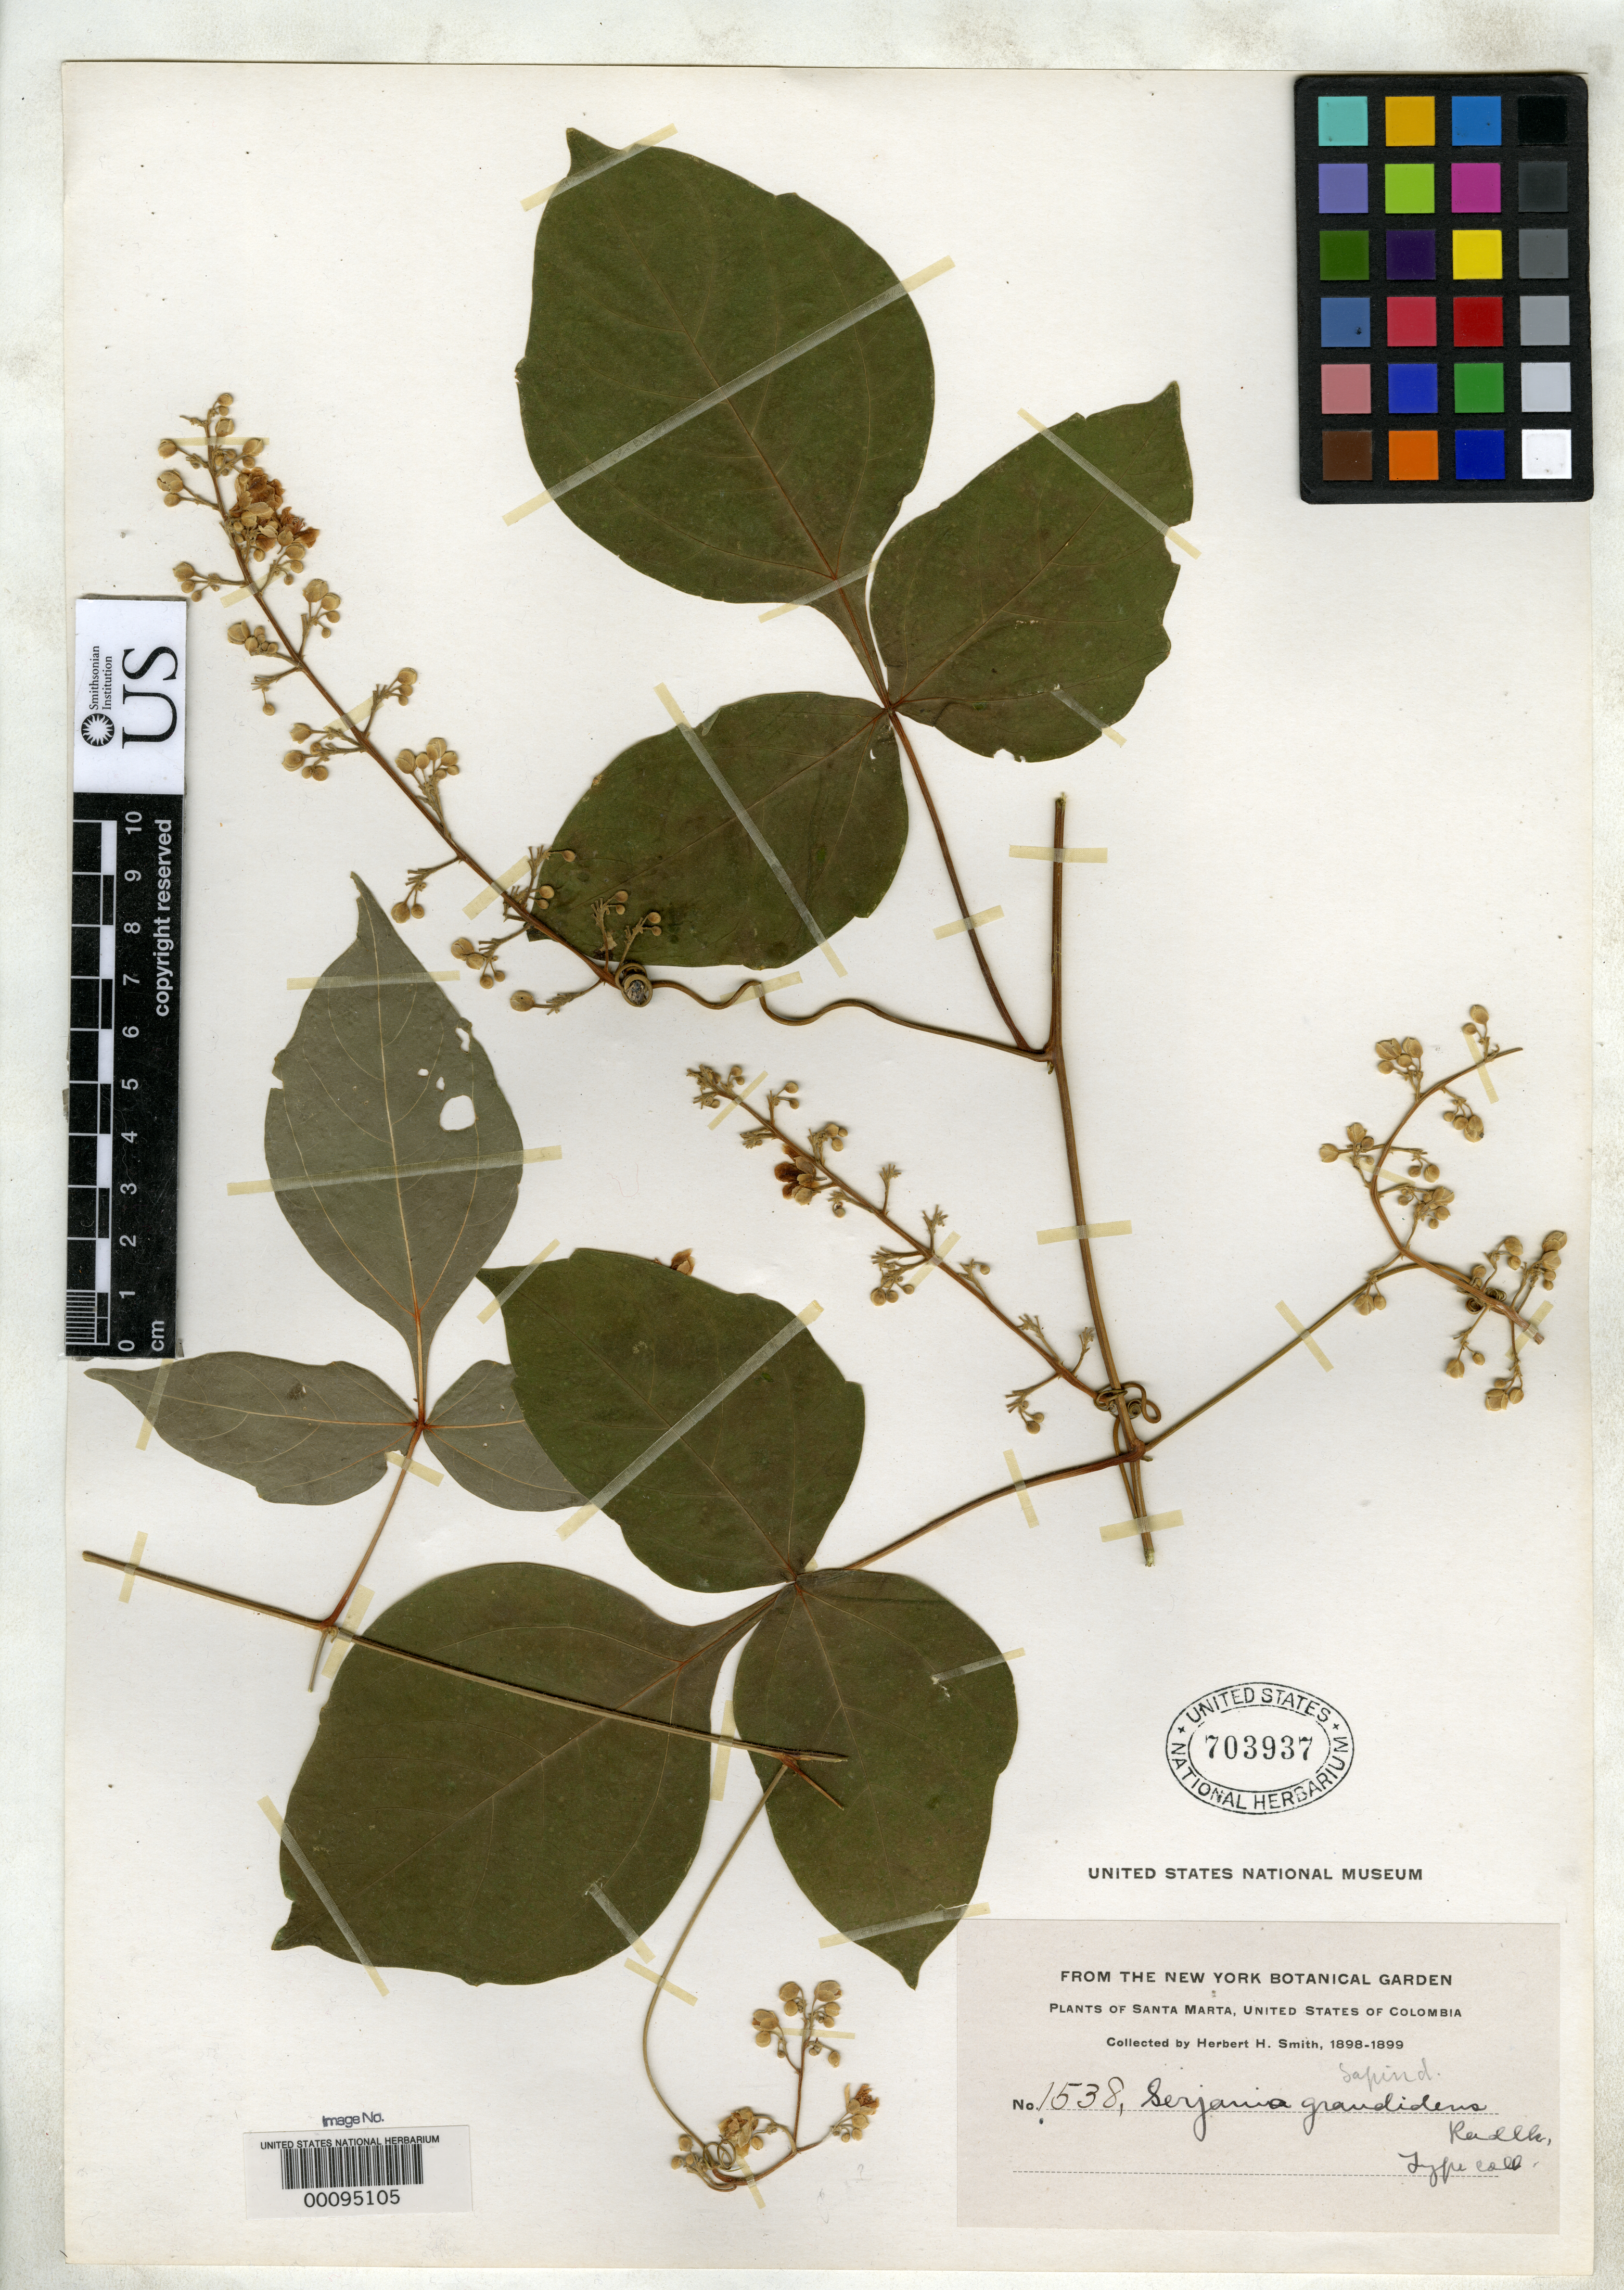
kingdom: Plantae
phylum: Tracheophyta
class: Magnoliopsida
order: Sapindales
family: Sapindaceae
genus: Serjania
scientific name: Serjania grandidens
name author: Radlk.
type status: Isotype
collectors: Herbert H. Smith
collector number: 1538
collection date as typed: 1898 to -- --- 1899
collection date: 1898/1899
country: Colombia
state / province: Magdalena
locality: Santa Marta.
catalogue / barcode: US 703937